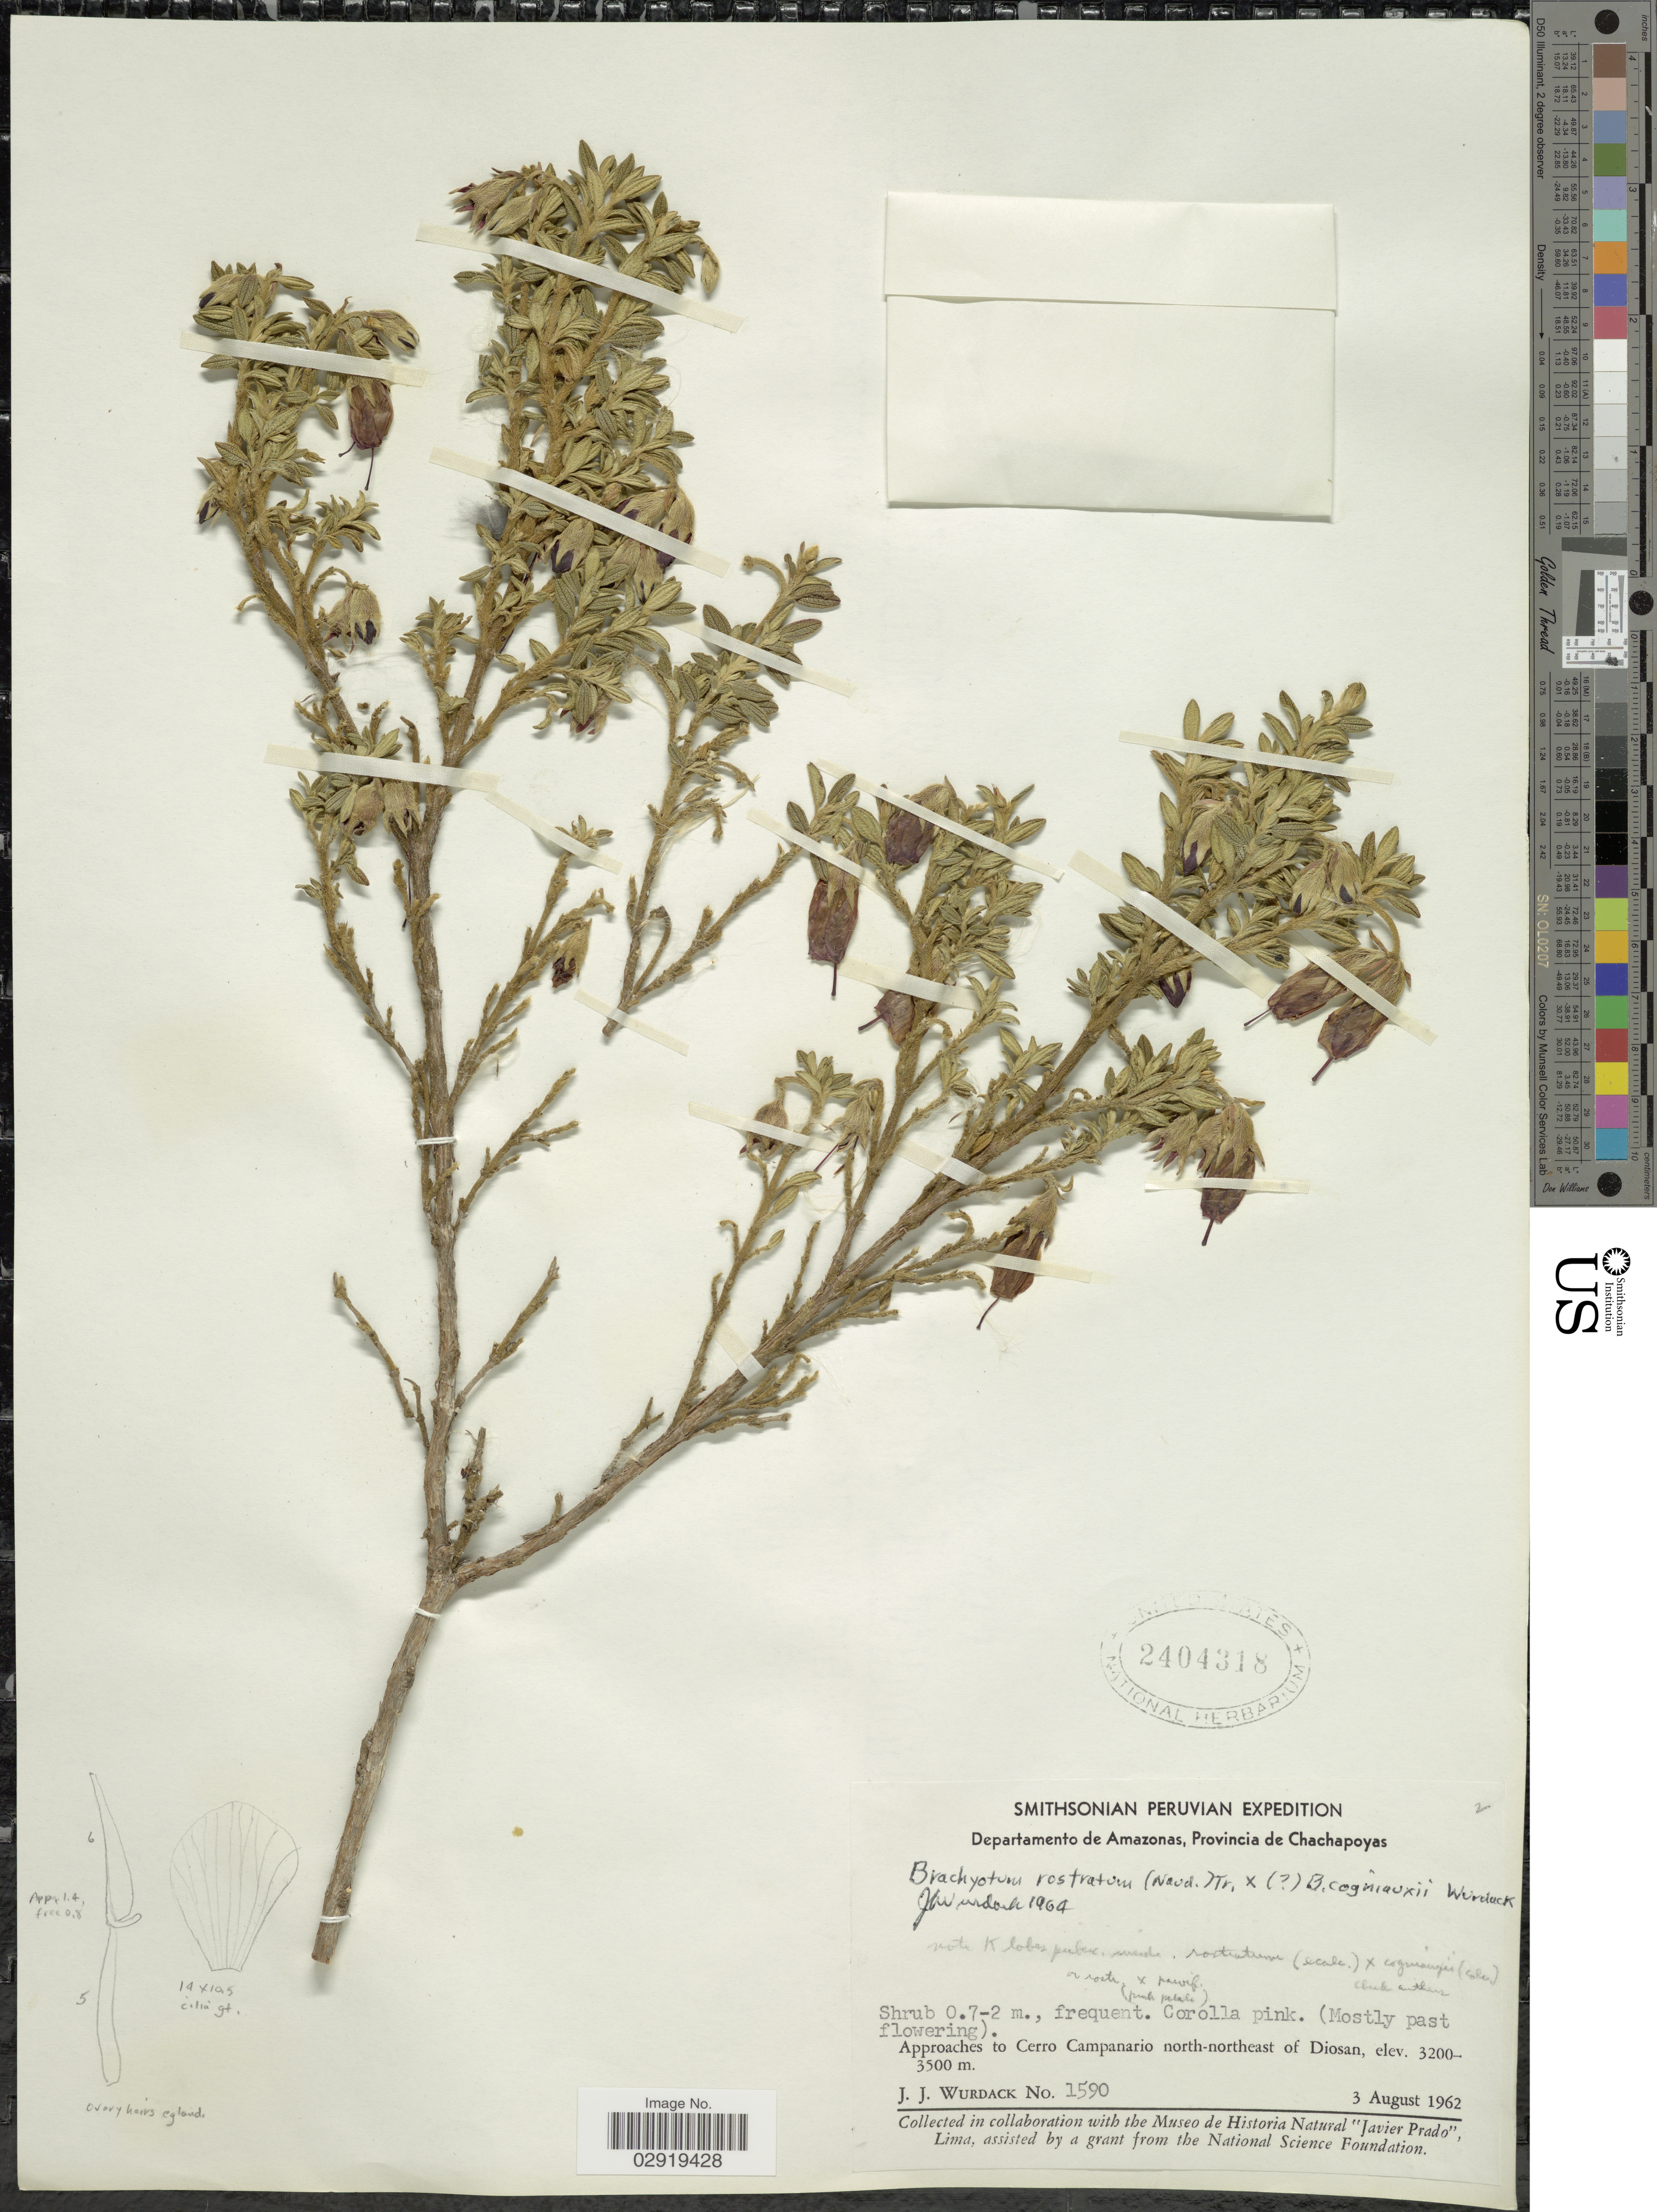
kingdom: Plantae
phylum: Tracheophyta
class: Magnoliopsida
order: Myrtales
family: Melastomataceae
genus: Brachyotum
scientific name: Brachyotum rostratum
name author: (Naudin) Triana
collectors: J. J. Wurdack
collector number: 1590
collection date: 1962-08-03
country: Peru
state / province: Amazonas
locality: Departamento de Amazonas, Provincia de Chachapoyas. Approaches to Cerro Campanario north-northeast of Diosan.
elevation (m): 3200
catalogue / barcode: US 2404318